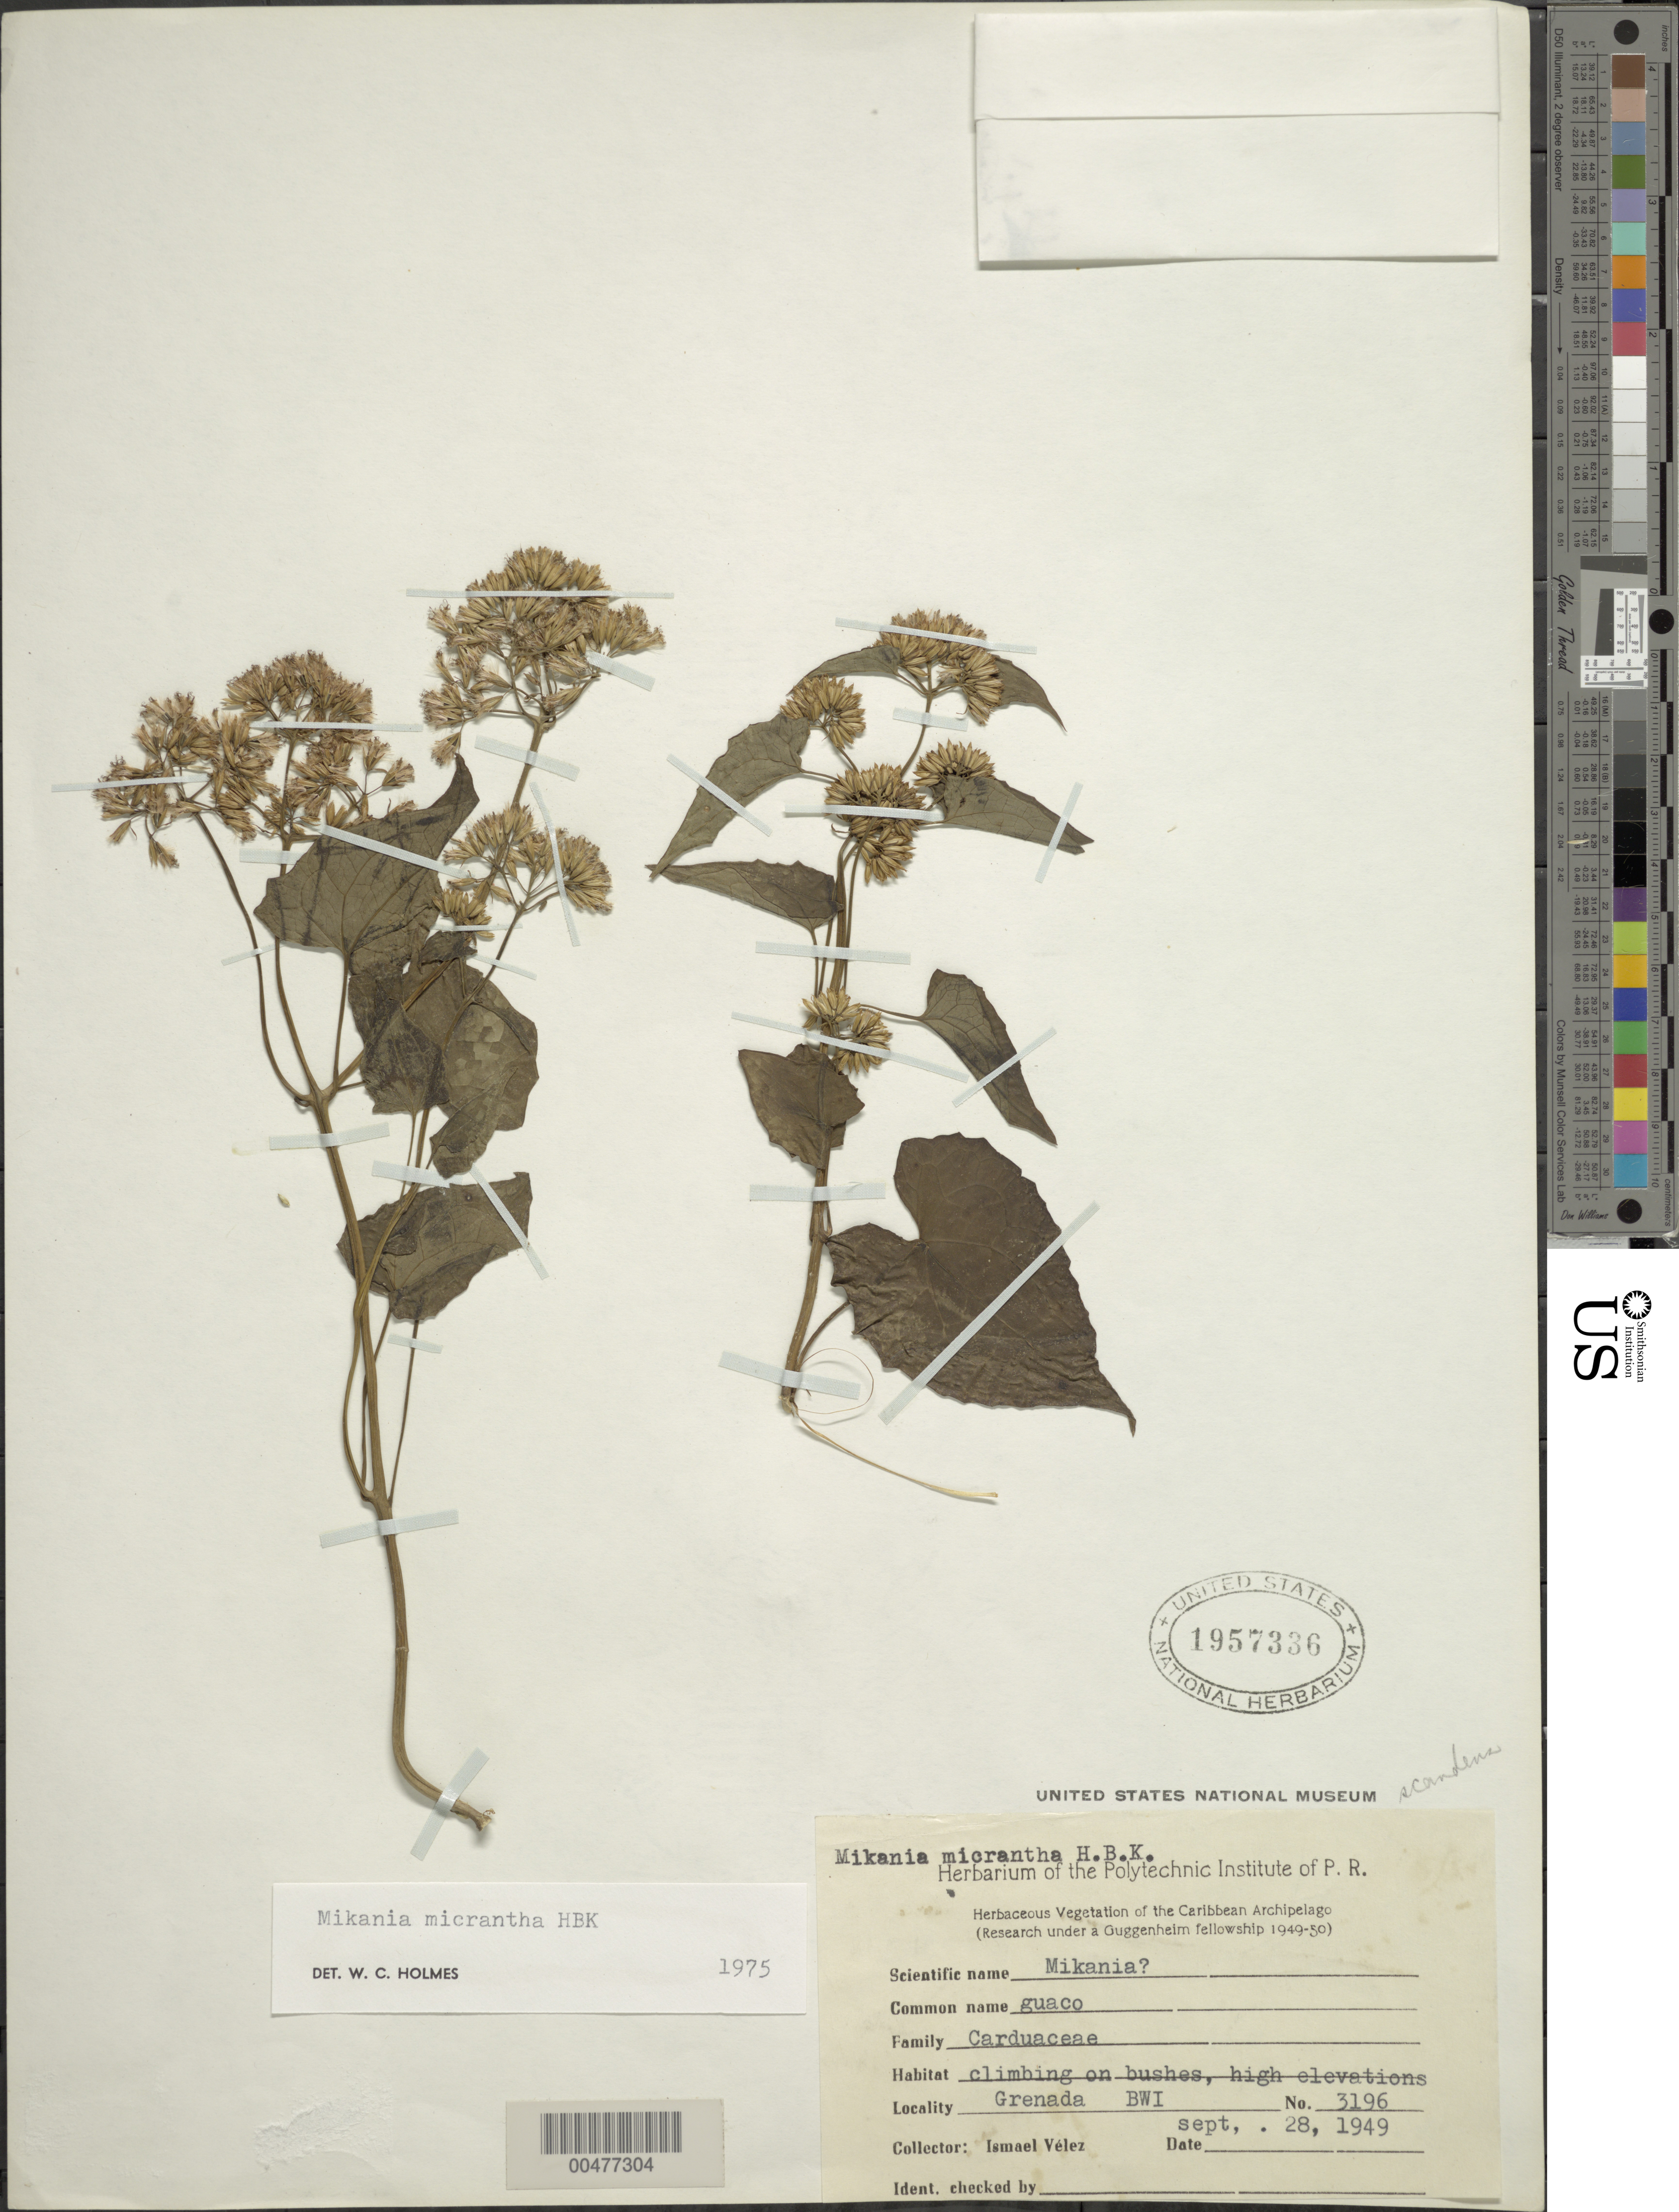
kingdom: Plantae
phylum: Tracheophyta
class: Magnoliopsida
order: Asterales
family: Asteraceae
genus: Mikania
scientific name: Mikania micrantha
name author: Kunth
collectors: I. Vélez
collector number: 3196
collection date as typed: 28 Sep 1949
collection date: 1949-09-28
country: Puerto Rico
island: Greater Antilles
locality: Grenada. On bushes.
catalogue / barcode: US 1957336